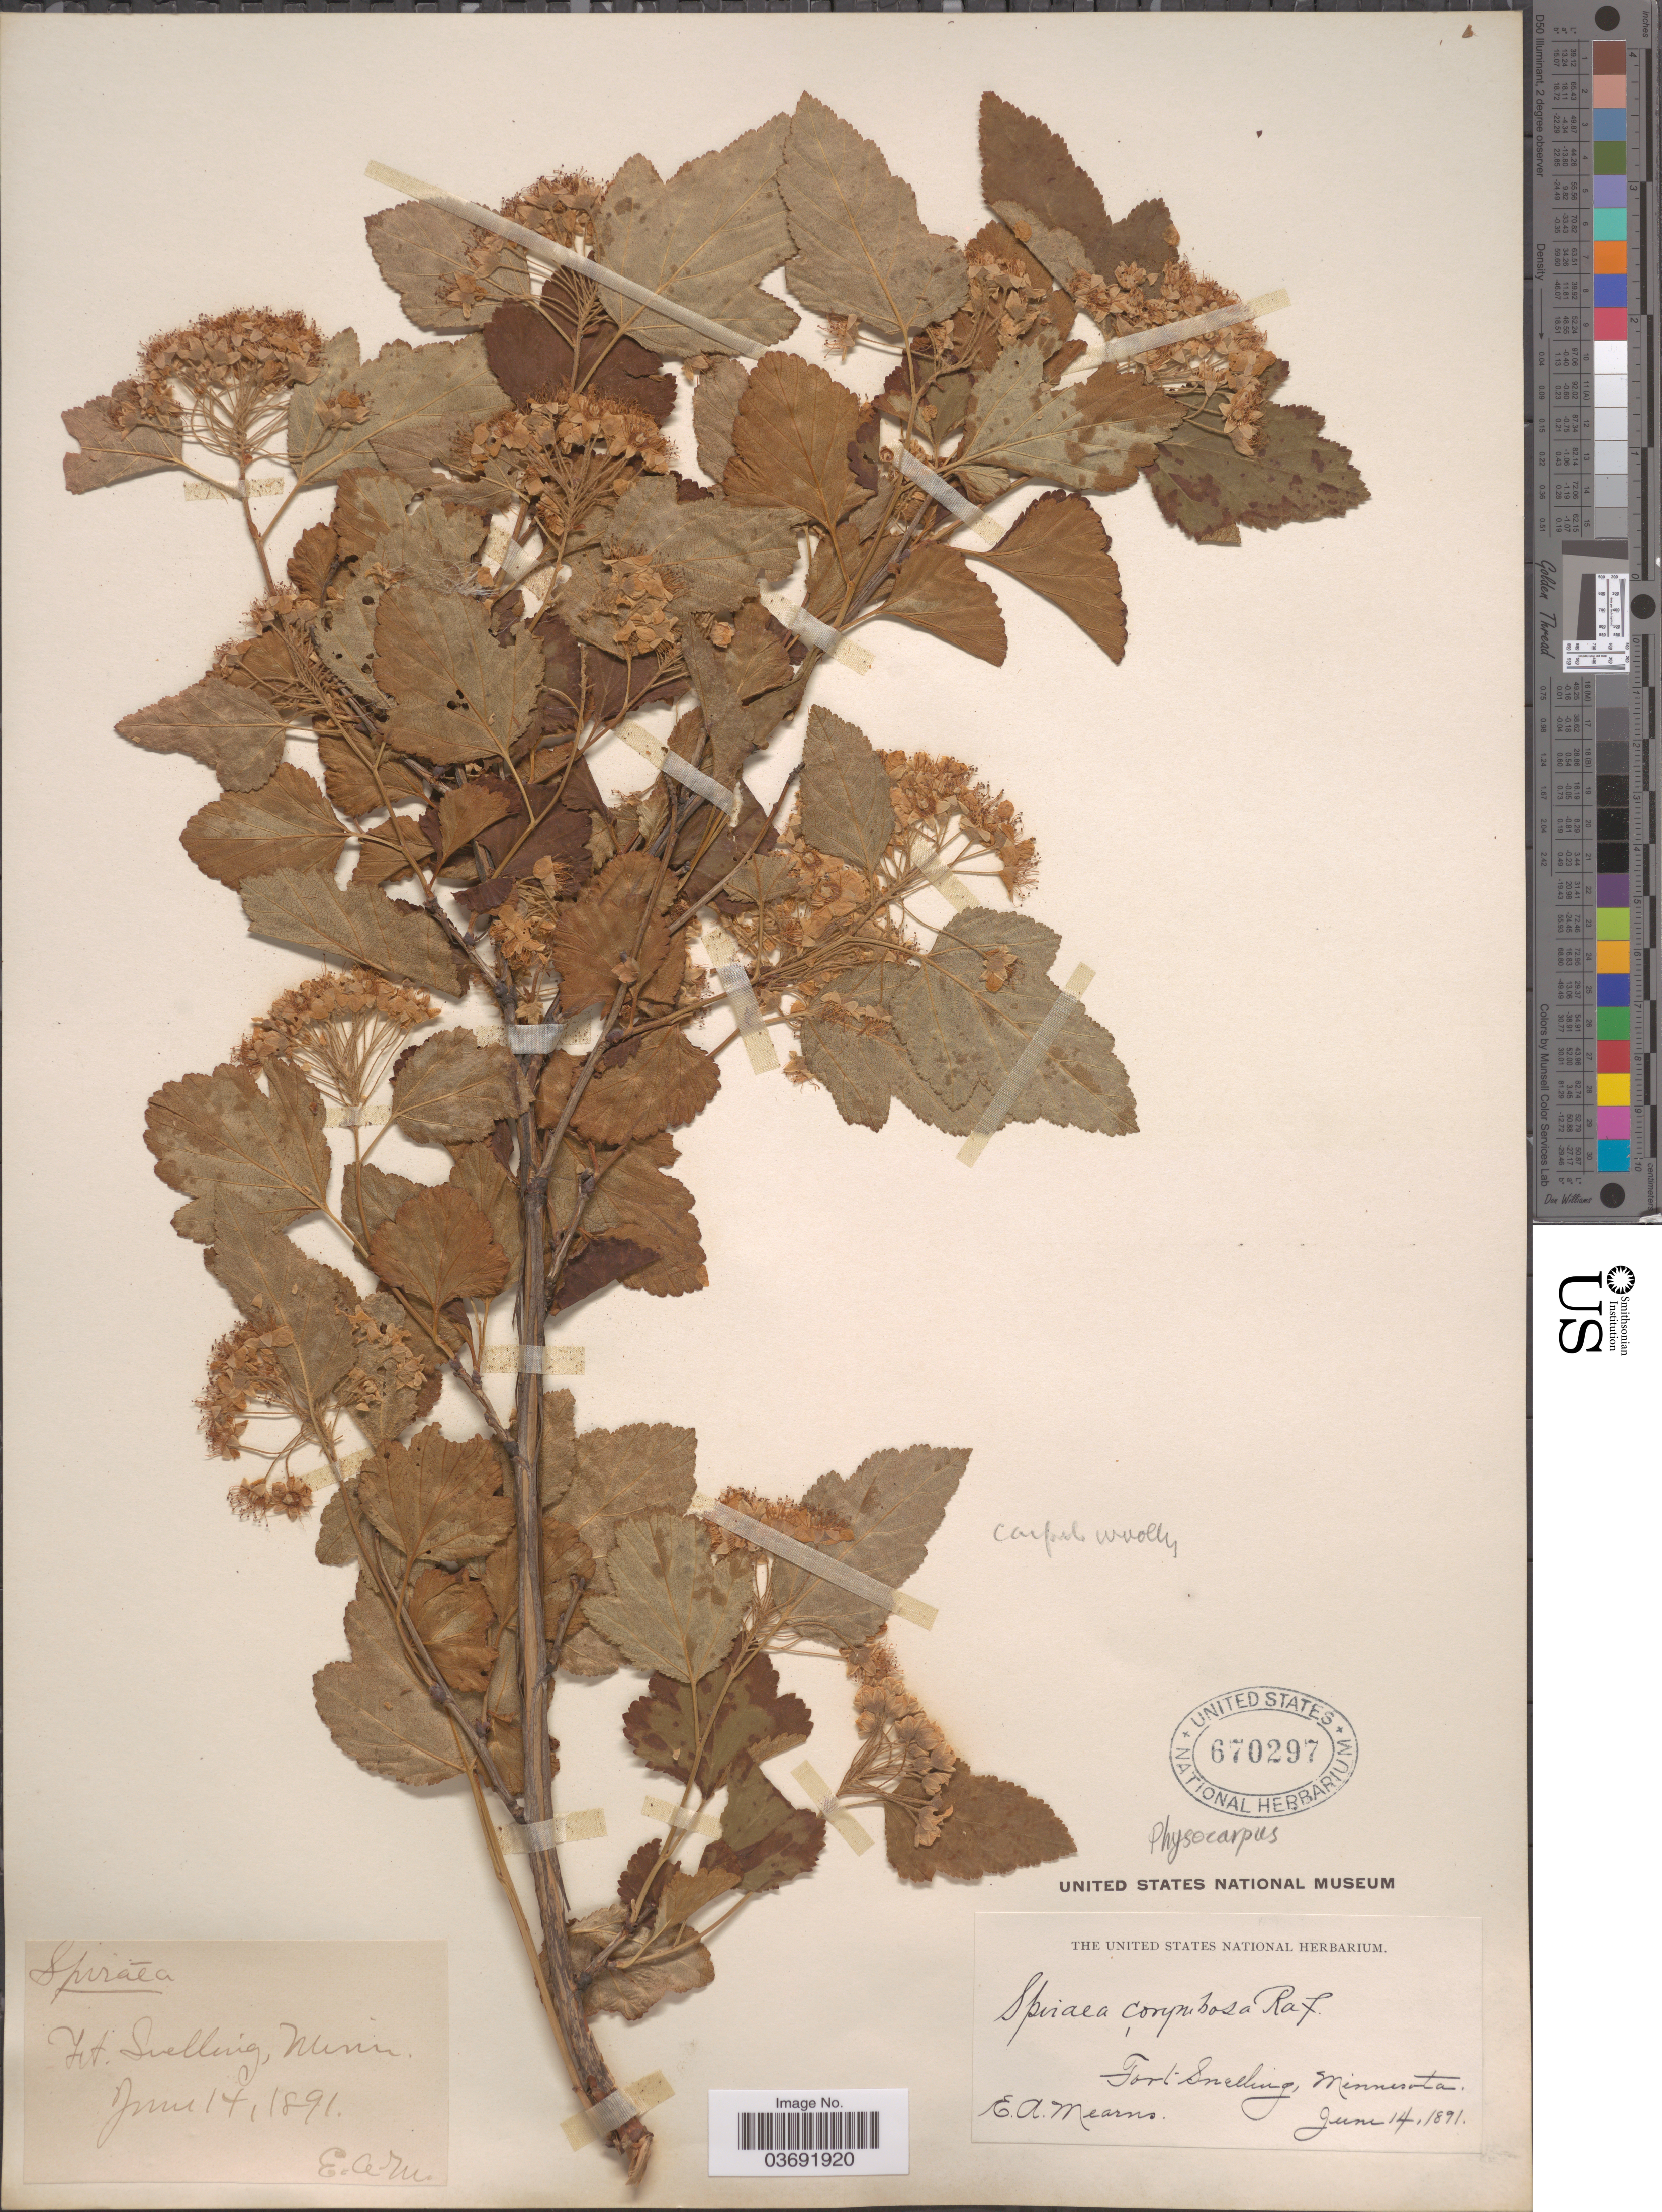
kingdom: Plantae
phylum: Tracheophyta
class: Magnoliopsida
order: Rosales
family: Rosaceae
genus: Physocarpus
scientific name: Physocarpus intermedius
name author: (Rydb.) C.K. Schneid.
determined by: Strong, Mark T., (BOT), Smithsonian Institution - National Museum of Natural History (UNITED STATES)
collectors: E. A. Mearns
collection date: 1891-06-14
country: United States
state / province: Minnesota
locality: Fort Snelling.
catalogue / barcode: US 670297